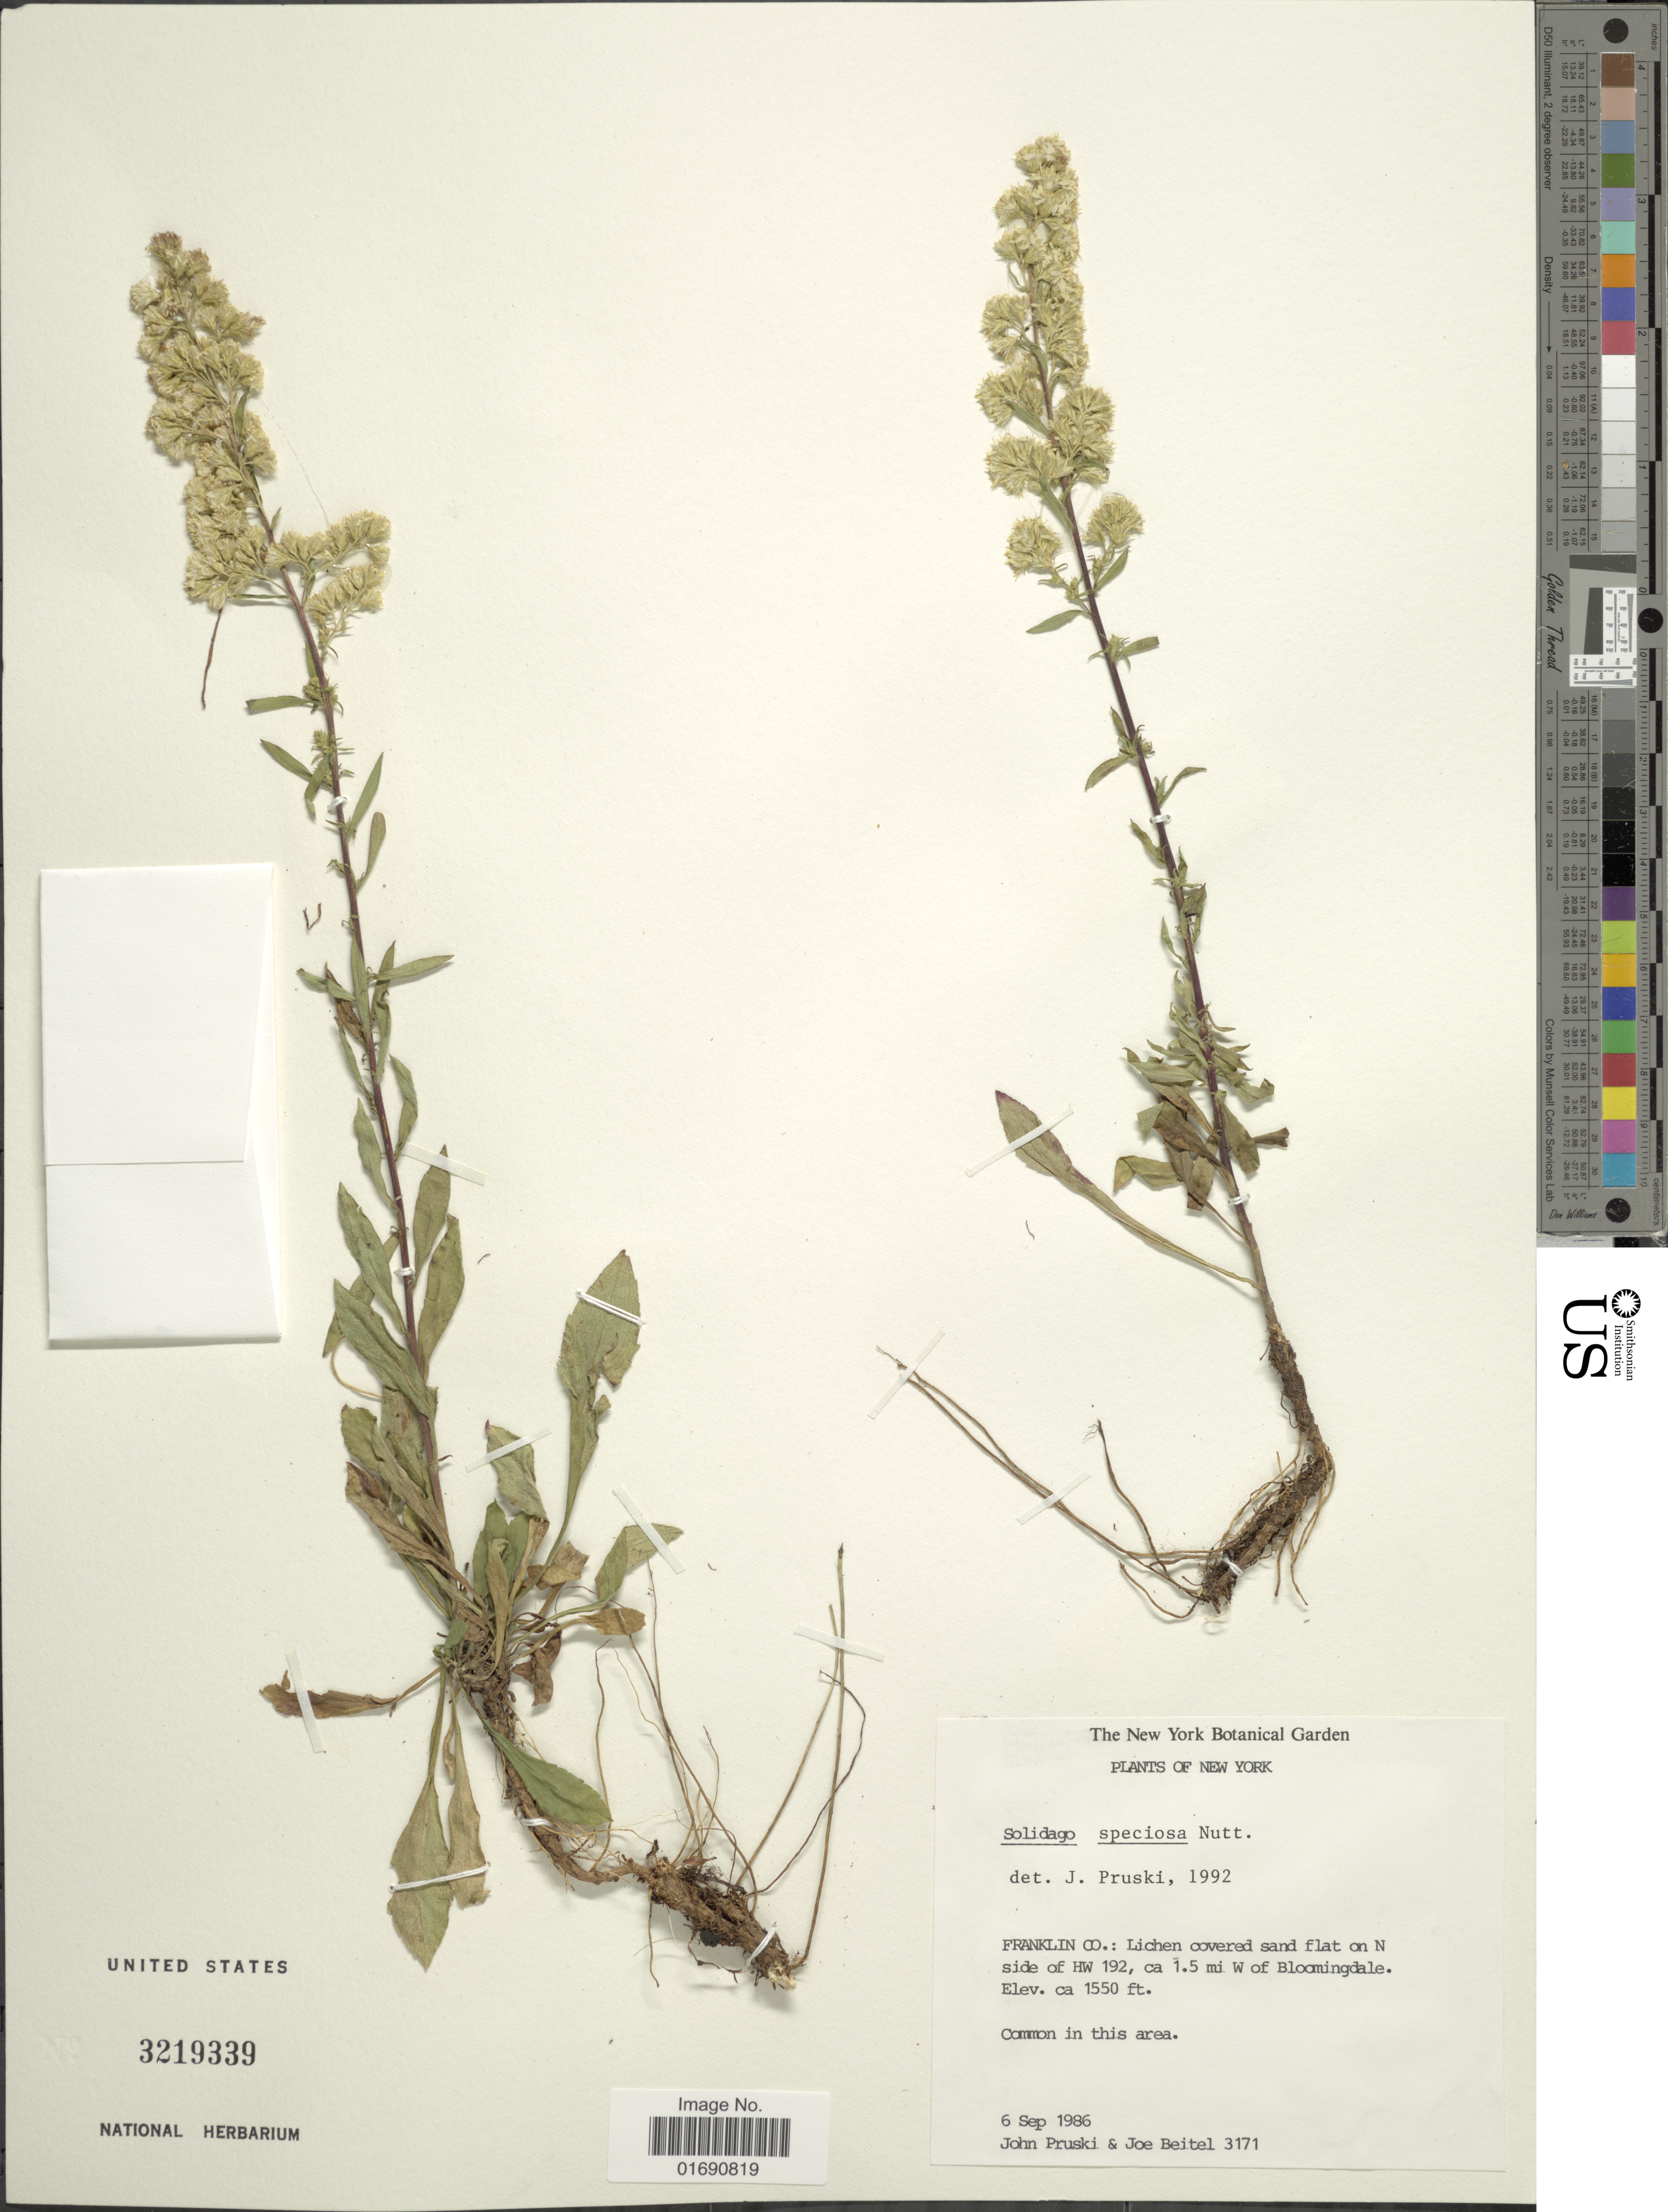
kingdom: Plantae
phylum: Tracheophyta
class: Magnoliopsida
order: Asterales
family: Asteraceae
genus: Solidago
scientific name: Solidago speciosa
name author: Nutt.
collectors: J. F. Pruski & J. M. Beitel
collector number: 3171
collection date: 1986-09-06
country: United States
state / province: New York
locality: Franklin Co: Lichen covered sand flat on N side of HW 192, ca 1.5 mi W of Bloomingdale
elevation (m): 472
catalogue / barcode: US 3219339